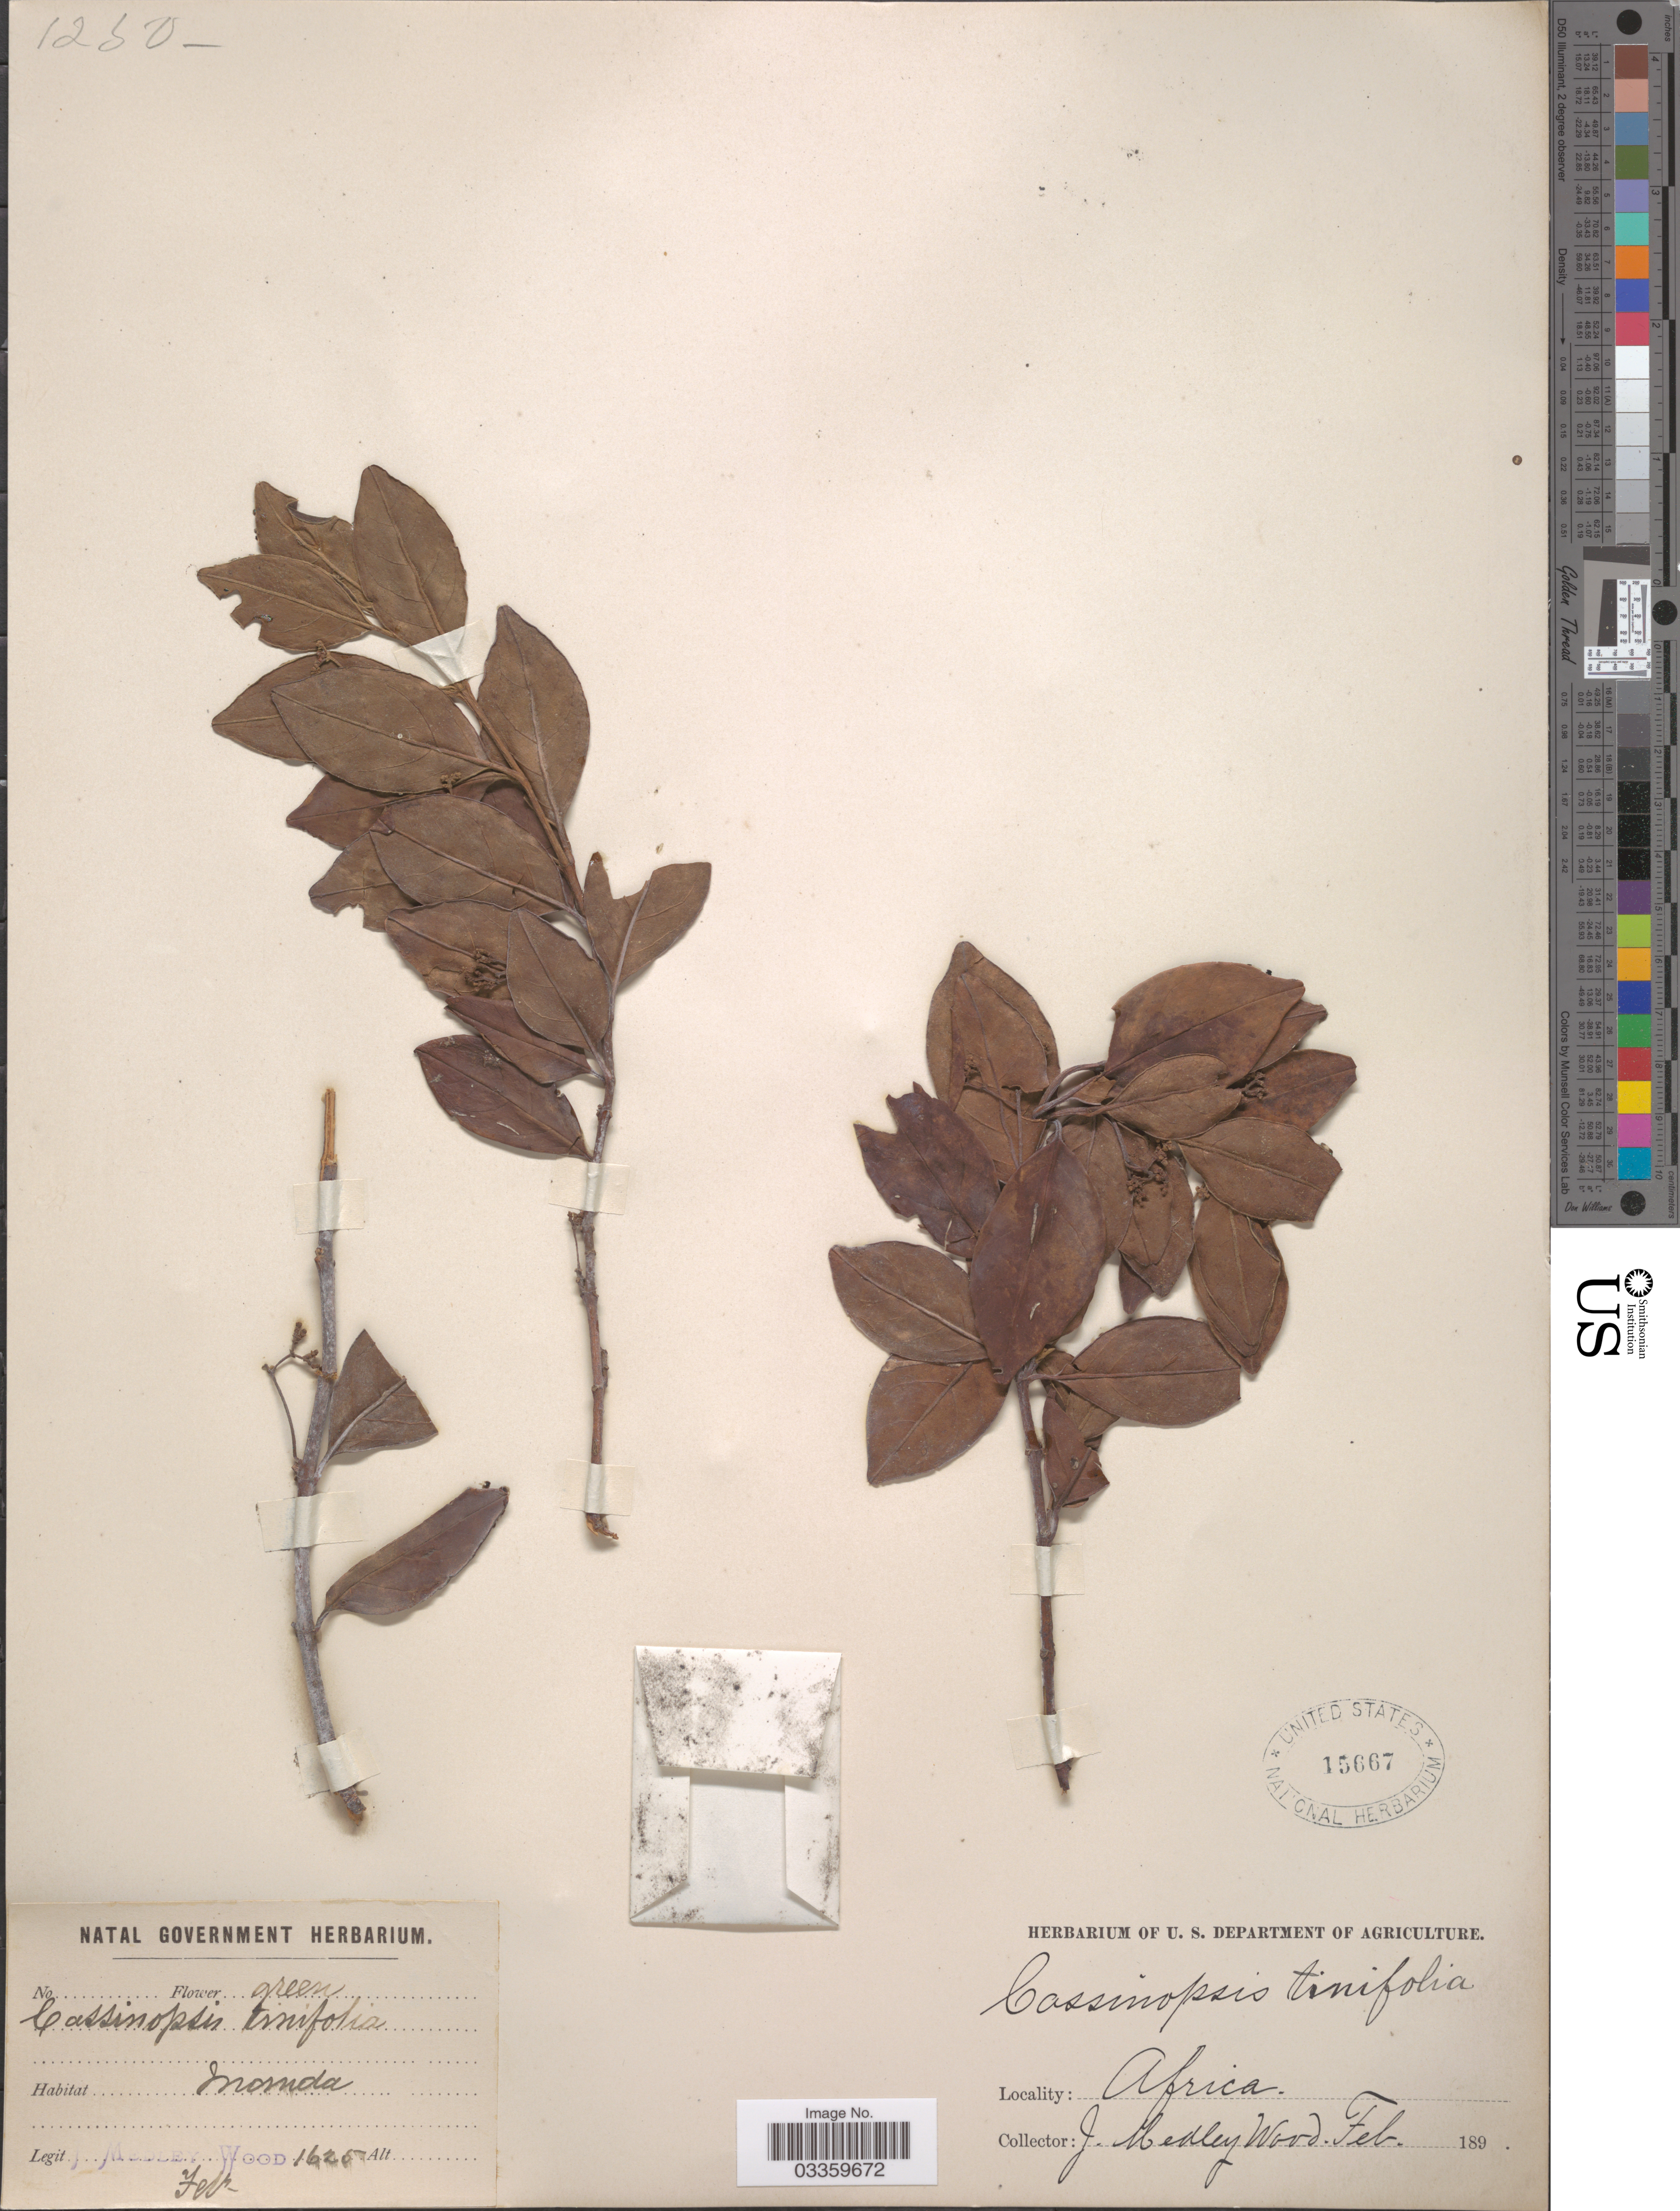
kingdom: Plantae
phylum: Tracheophyta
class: Magnoliopsida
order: Icacinales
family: Icacinaceae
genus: Cassinopsis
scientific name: Cassinopsis tinifolia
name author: Harv.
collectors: J. Medley Wood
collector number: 1625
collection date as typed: Feb 189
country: South Africa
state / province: KwaZulu-Natal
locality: Inanda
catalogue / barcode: US 15667